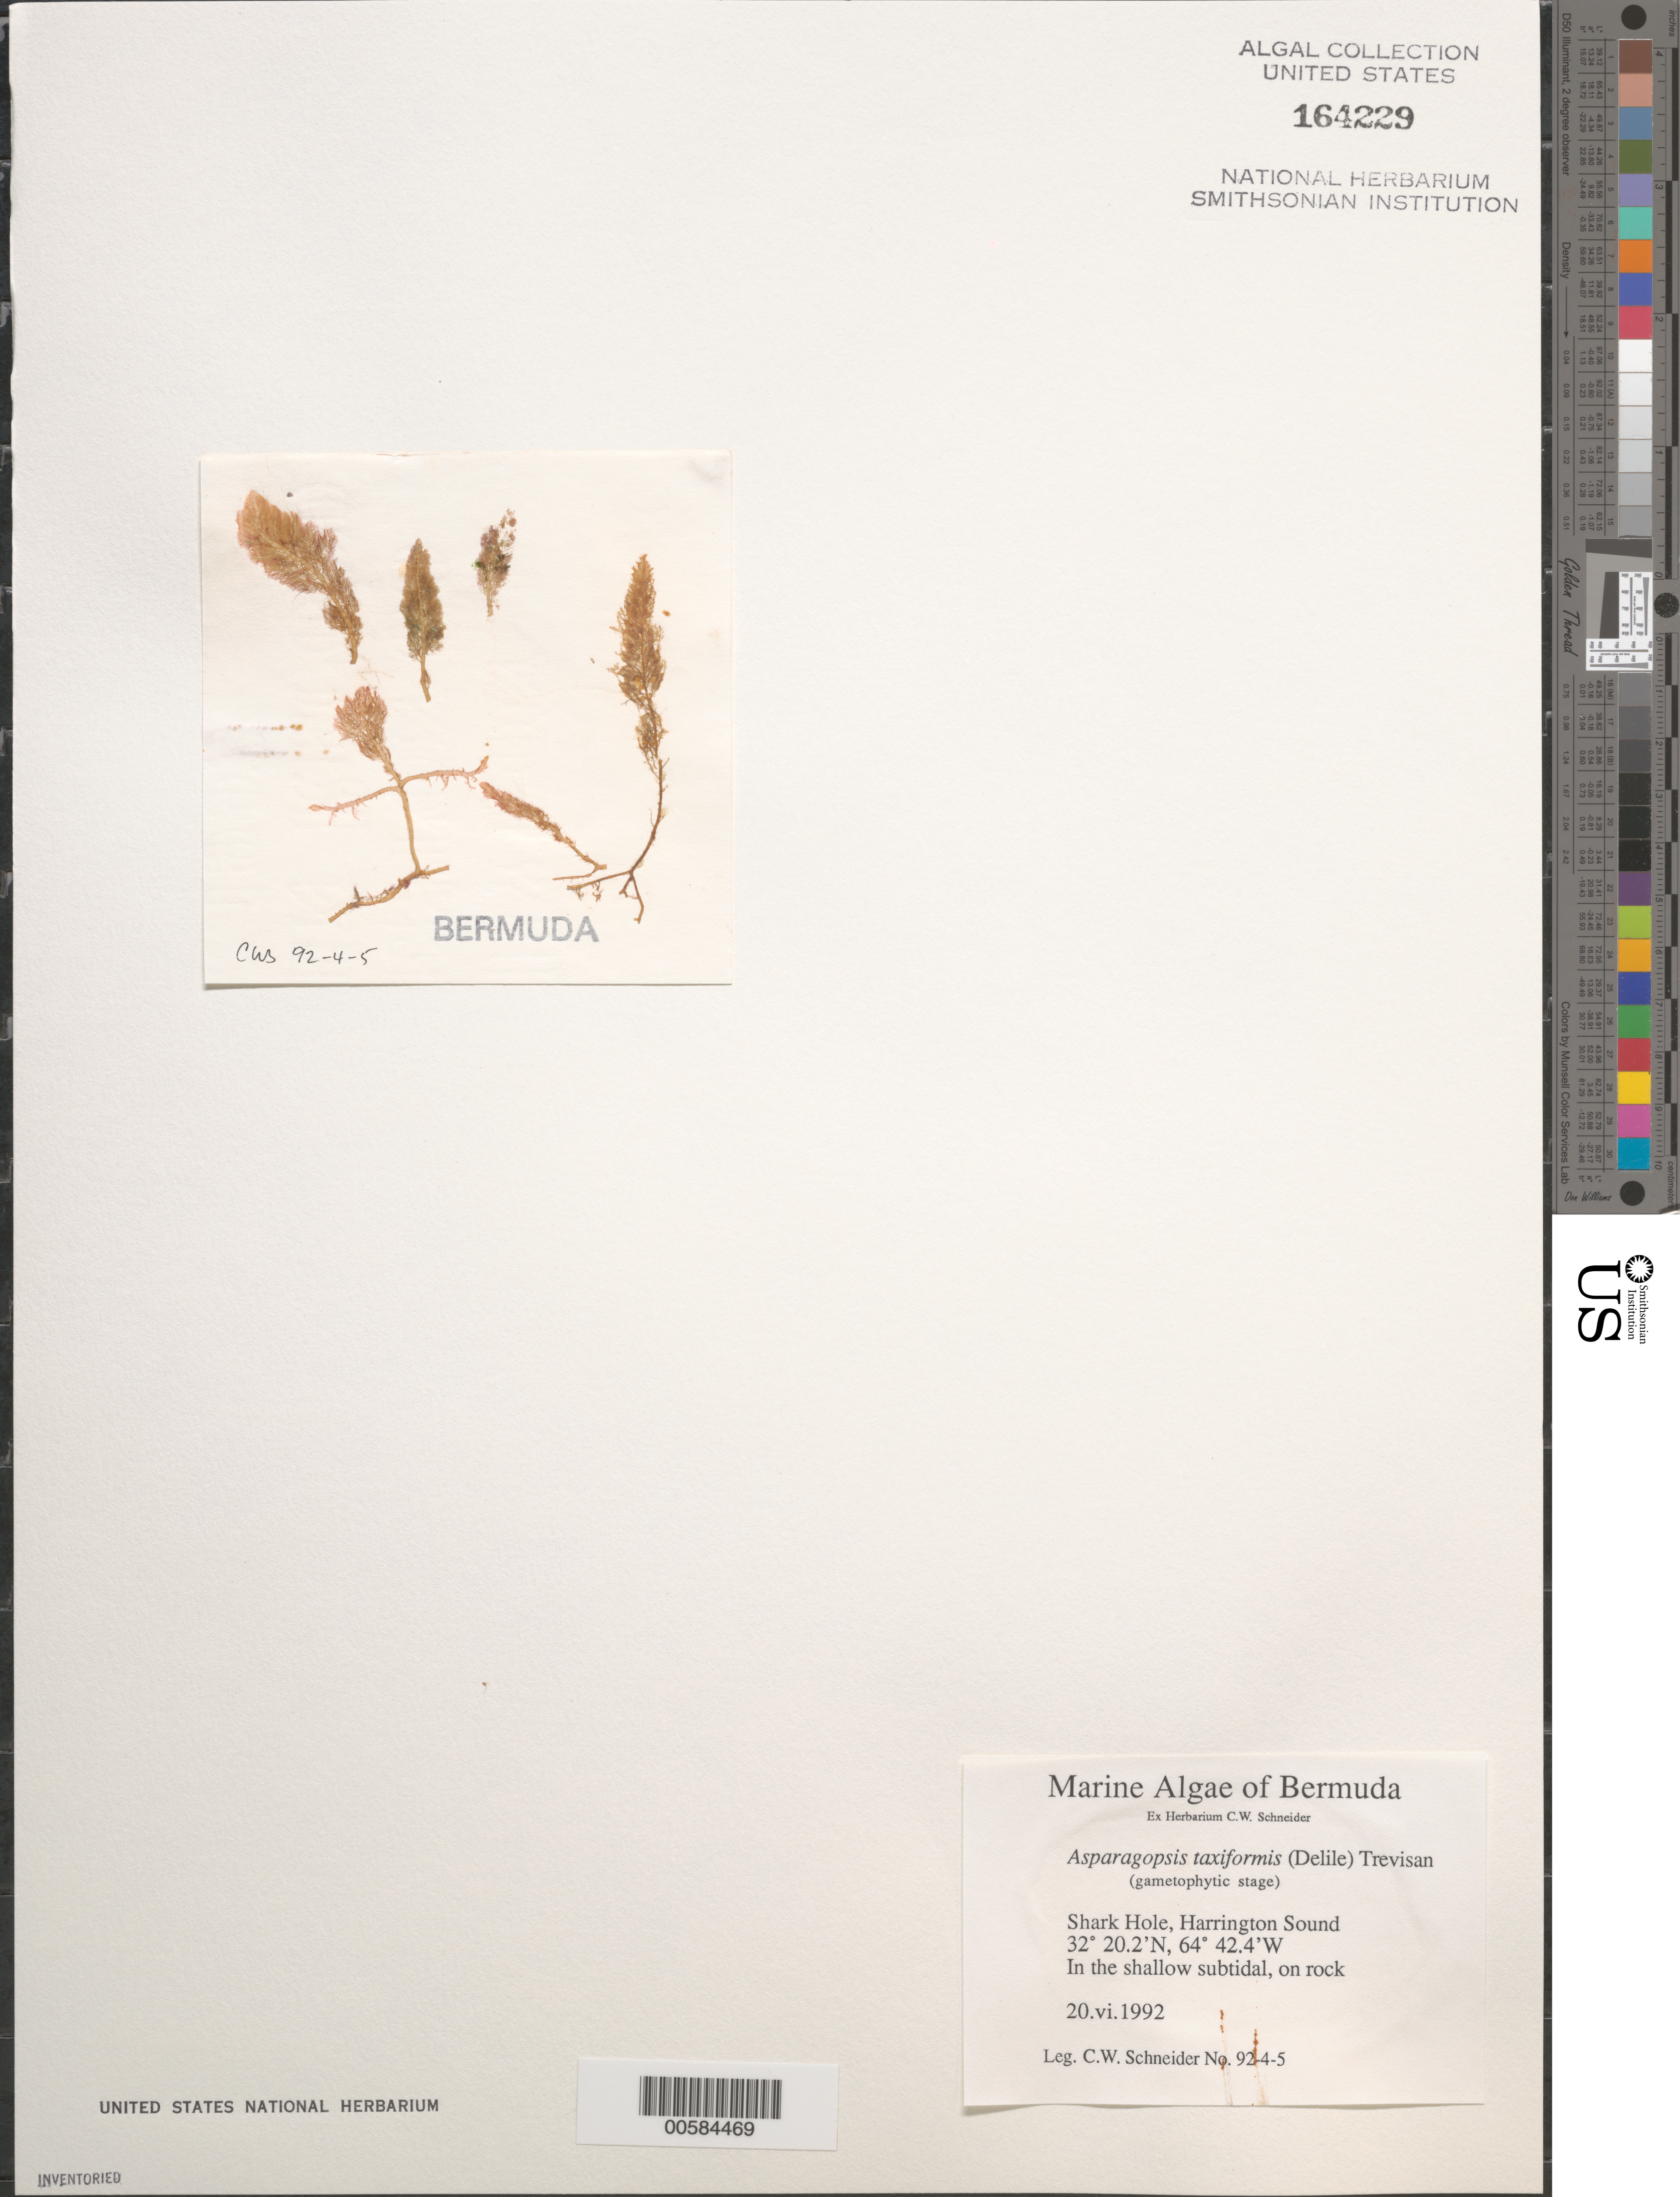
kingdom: Plantae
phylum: Rhodophyta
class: Florideophyceae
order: Bonnemaisoniales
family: Bonnemaisoniaceae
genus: Asparagopsis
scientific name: Asparagopsis taxiformis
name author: (Delile) Trevis.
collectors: C. W. Schneider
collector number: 92-4-5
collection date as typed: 20 Jun 1992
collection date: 1992-06-20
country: Bermuda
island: Bermuda Island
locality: Shark Hole, Harrington Sound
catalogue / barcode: US 164229